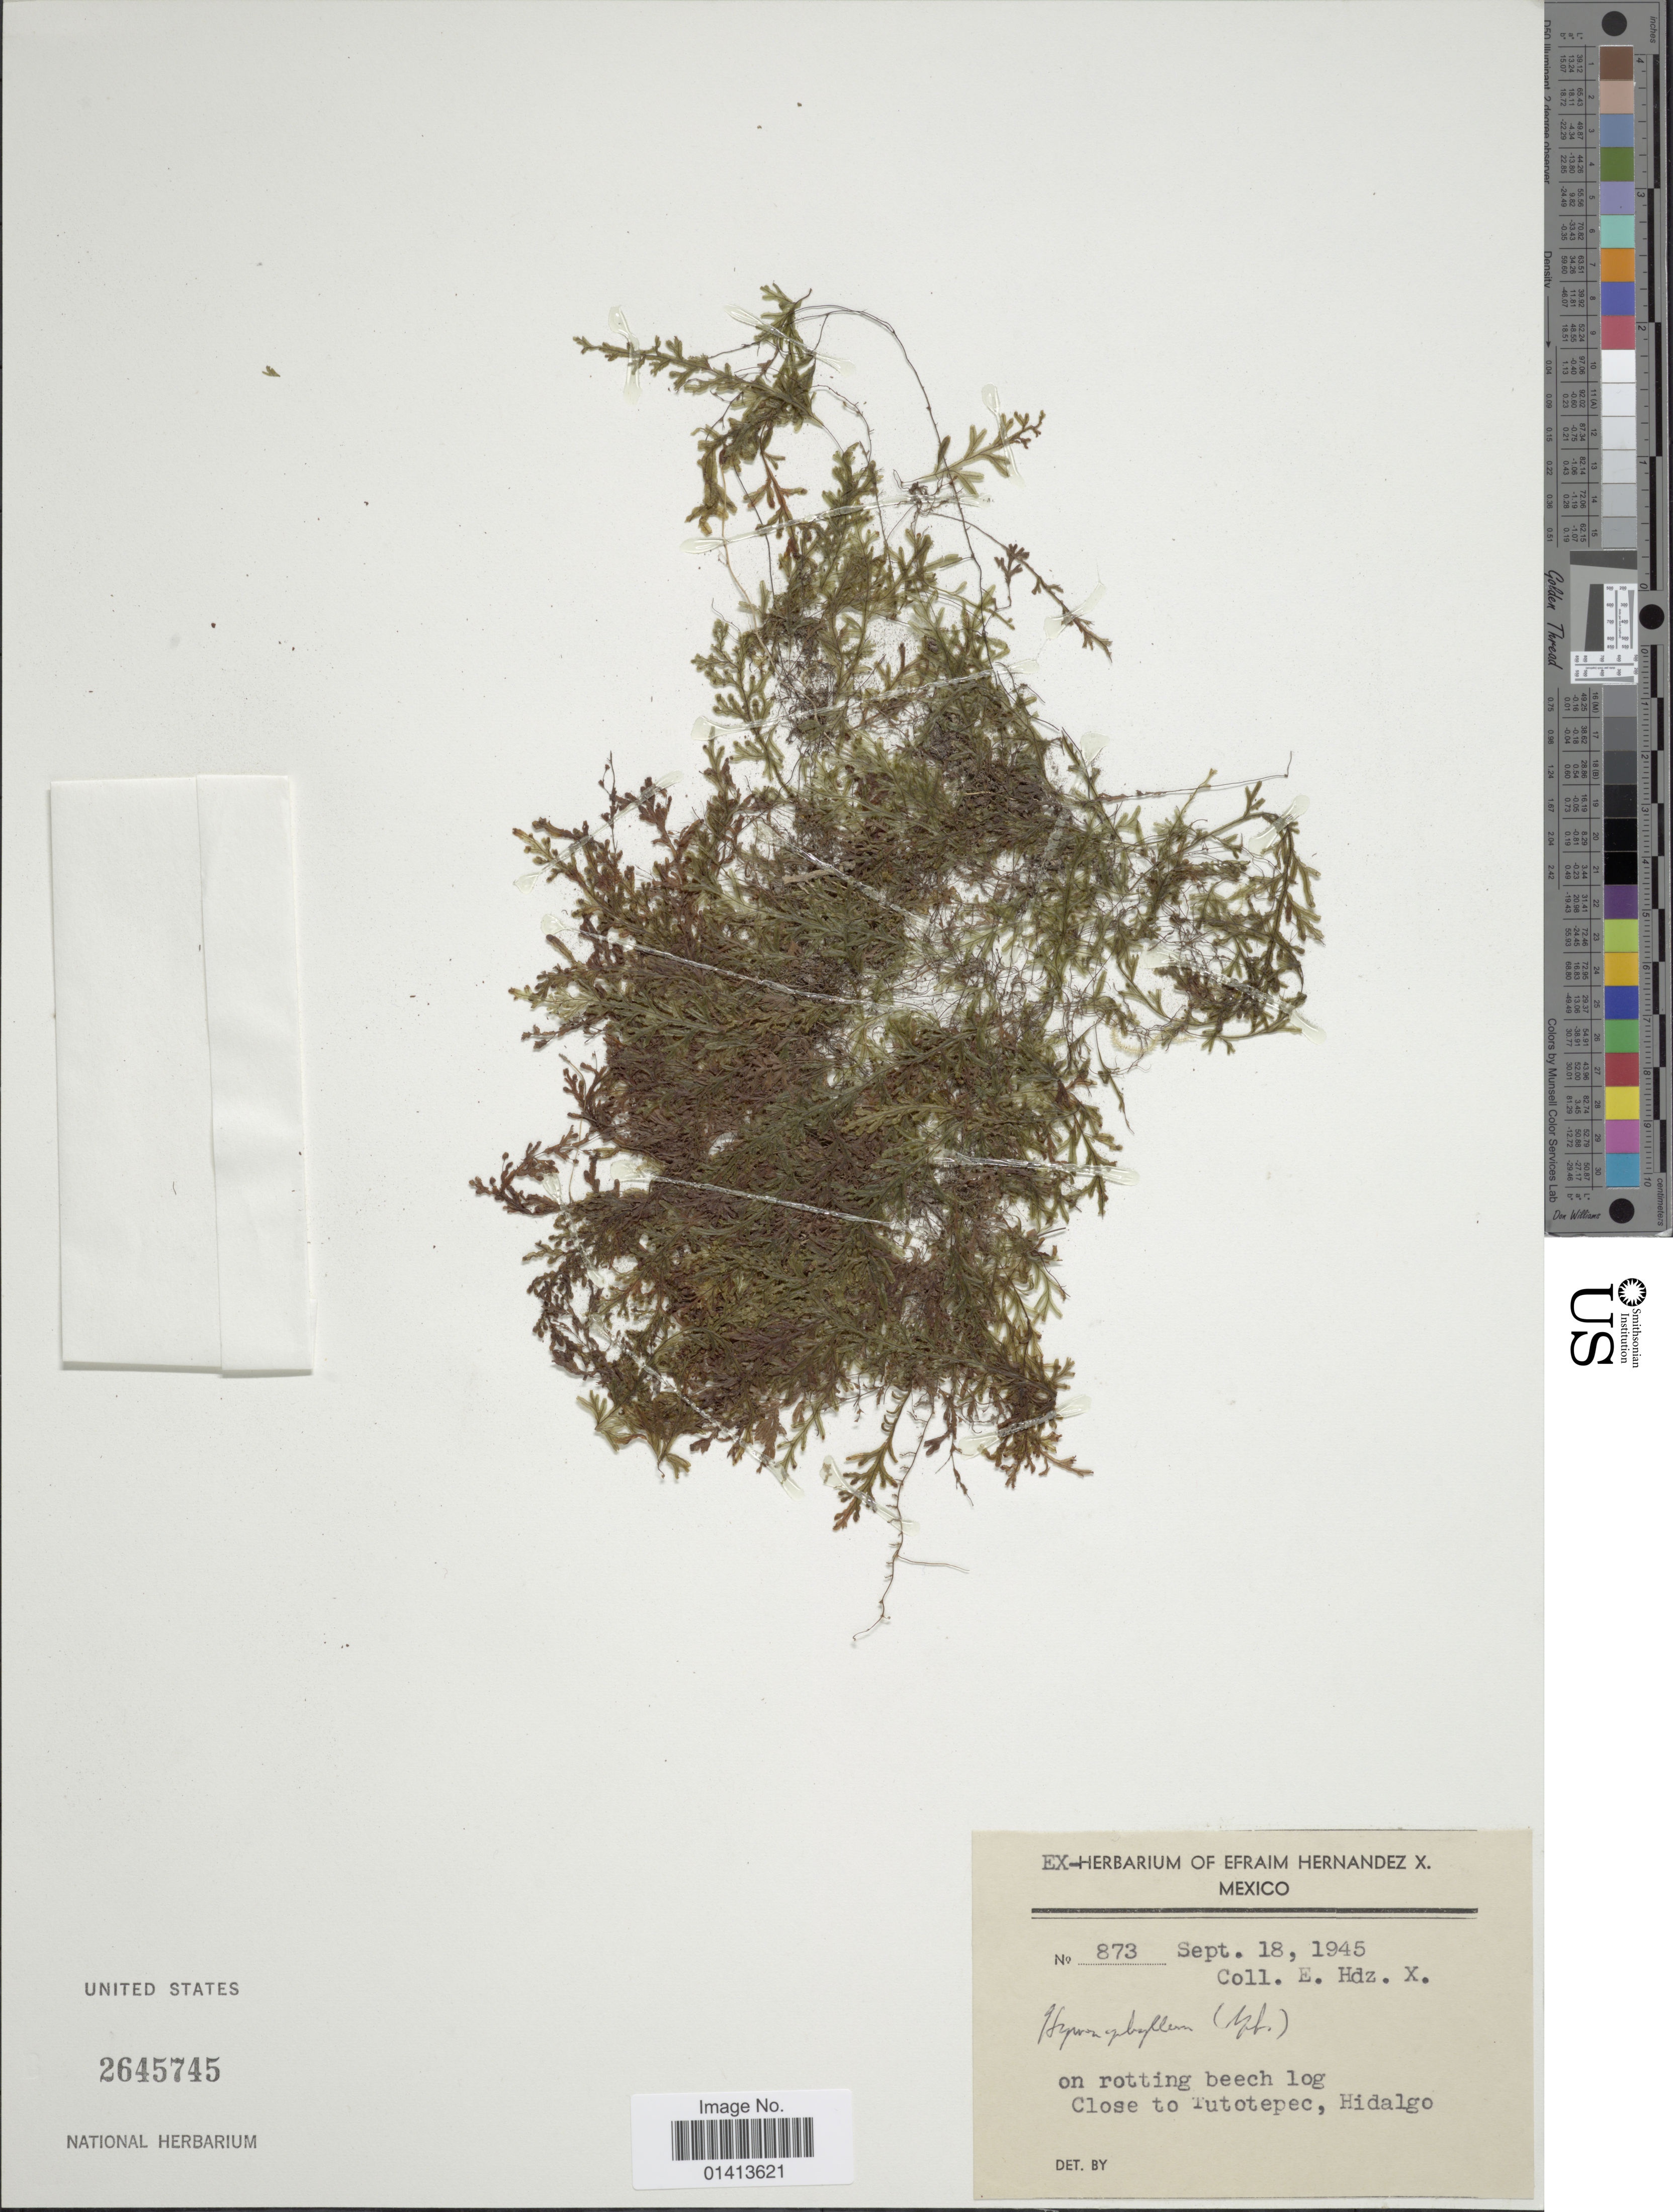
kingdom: Plantae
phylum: Tracheophyta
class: Polypodiopsida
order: Hymenophyllales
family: Hymenophyllaceae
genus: Hymenophyllum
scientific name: Hymenophyllum crispum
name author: Kunth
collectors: E. Hernandez X.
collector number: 873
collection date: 1945-09-18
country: Mexico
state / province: Hidalgo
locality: Close to Tututepec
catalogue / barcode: US 2645745